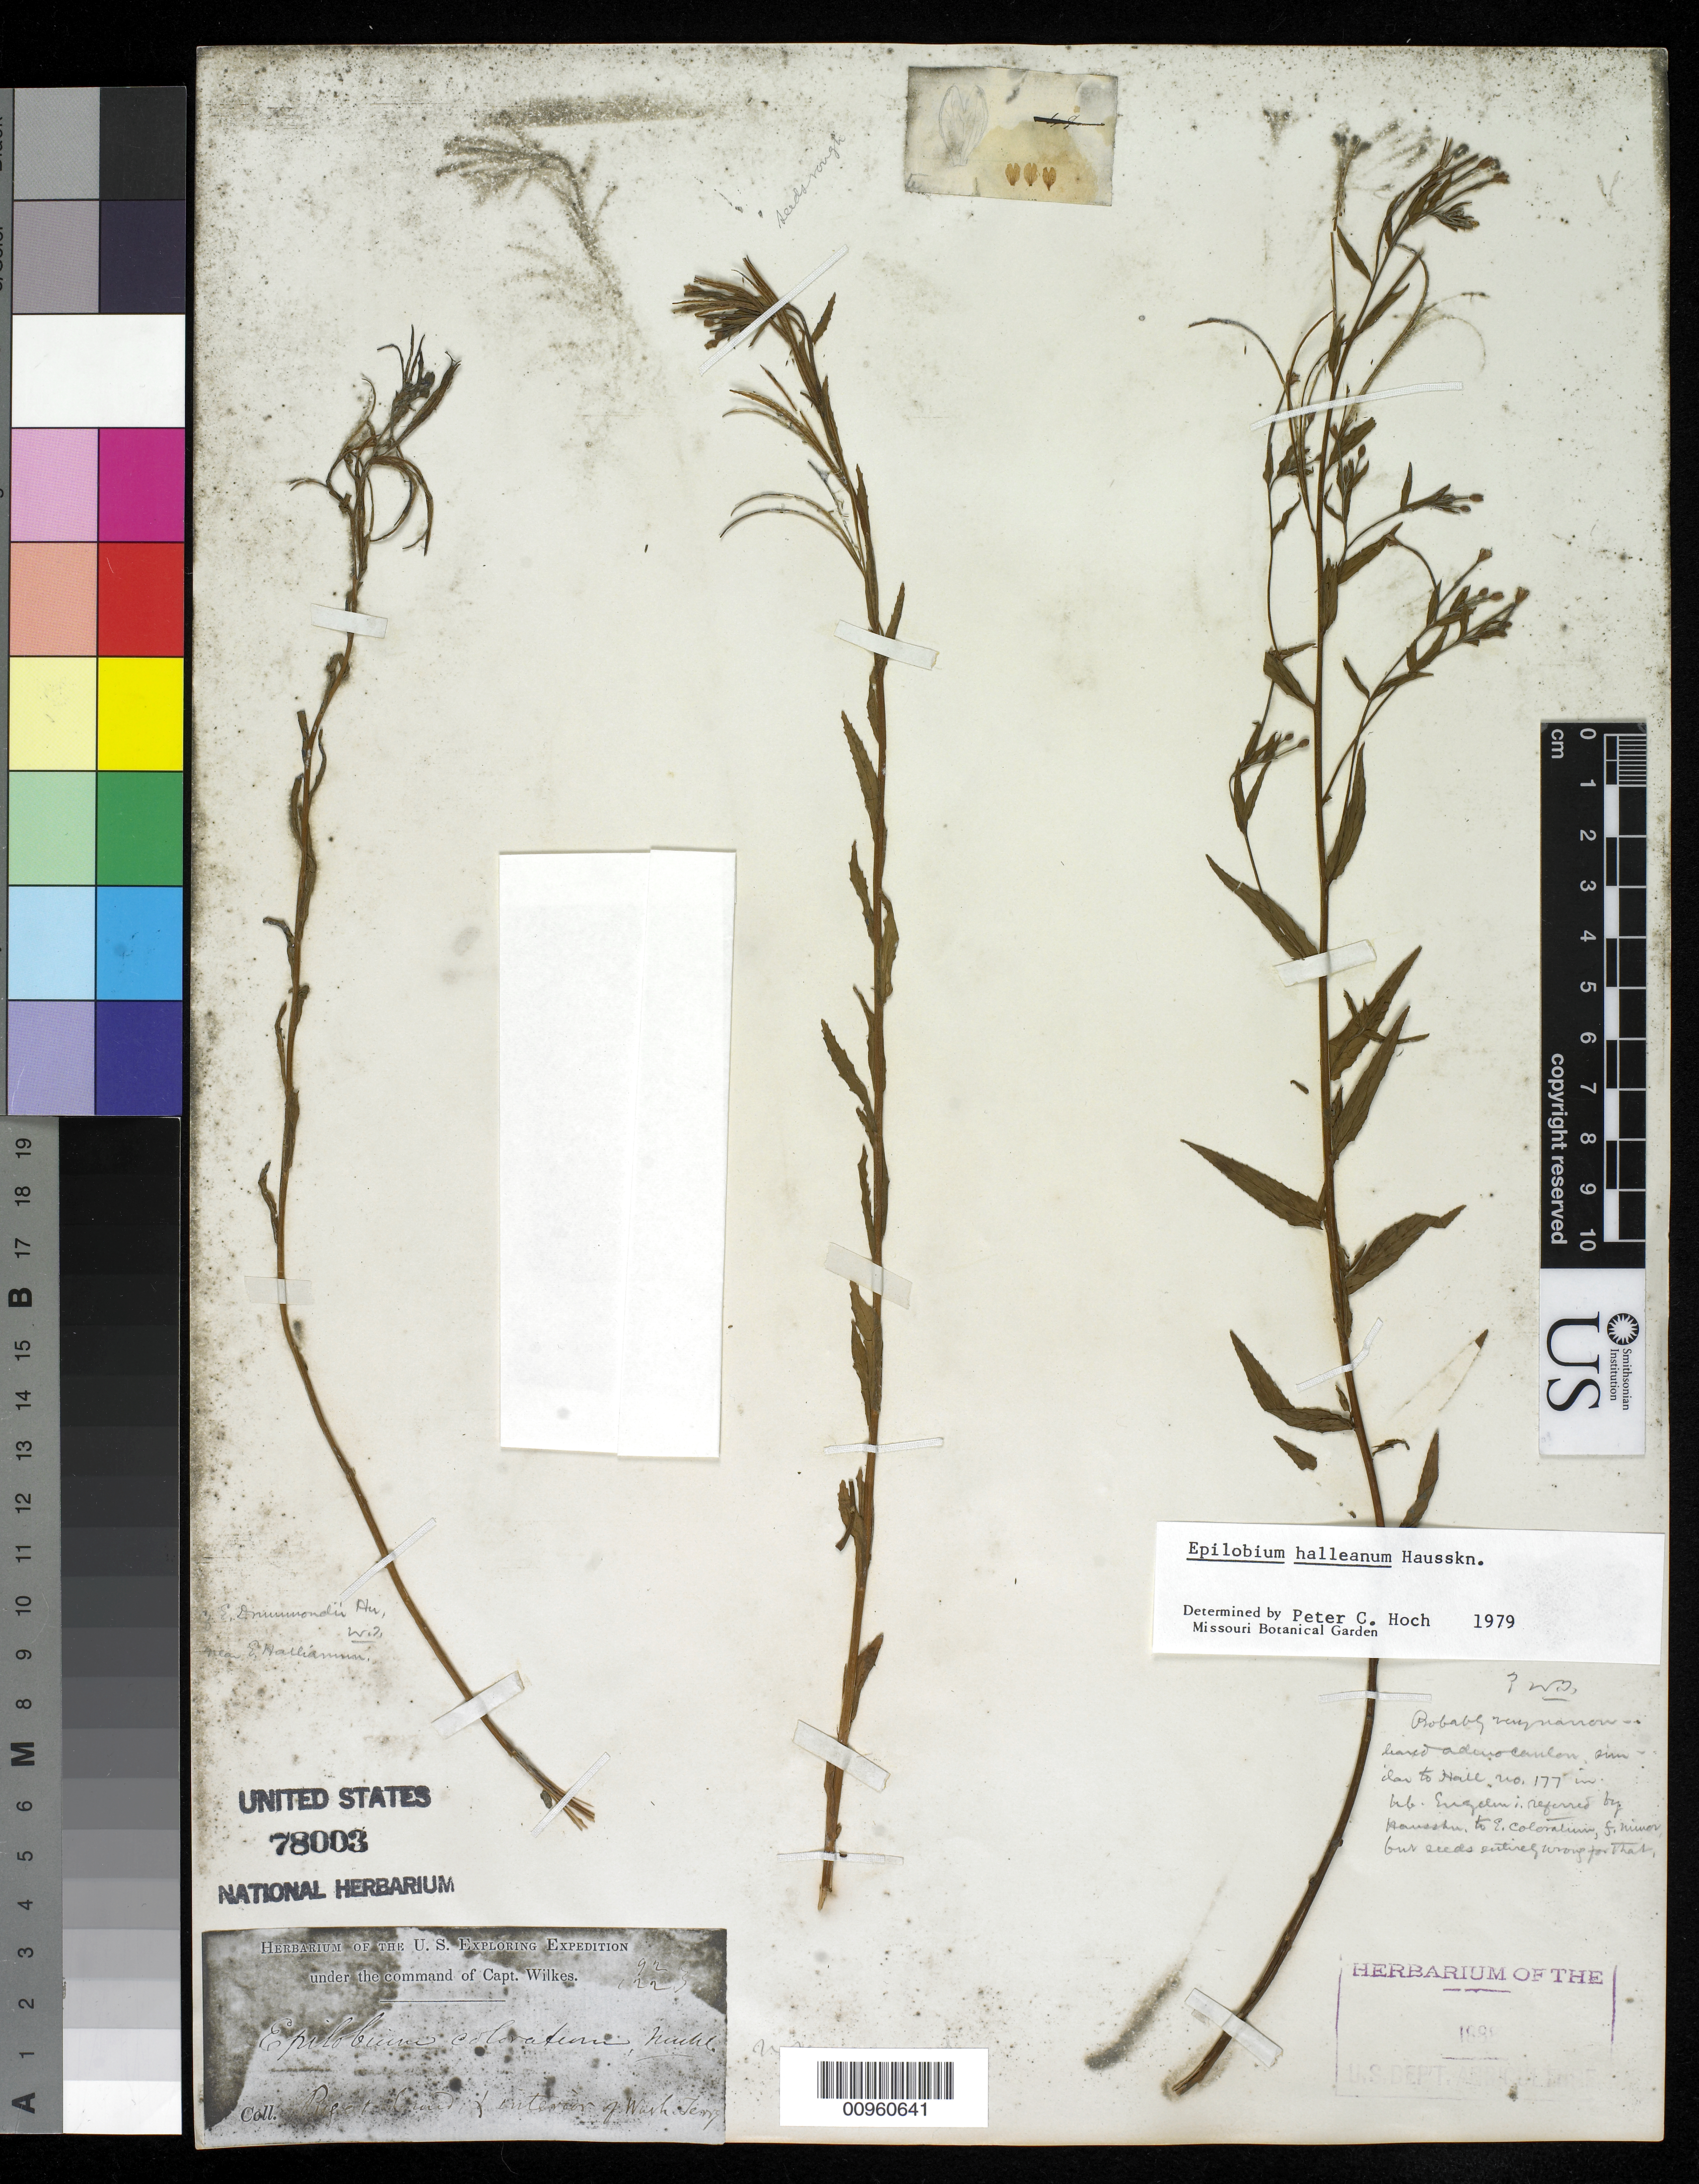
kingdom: Plantae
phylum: Tracheophyta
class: Magnoliopsida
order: Myrtales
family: Onagraceae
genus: Epilobium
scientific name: Epilobium hallianum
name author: Hausskn.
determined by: Hoch, P. C.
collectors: Wilkes Explor. Exped.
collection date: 1838/1842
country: United States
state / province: Washington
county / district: King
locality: Puget Sound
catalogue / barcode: US 78003